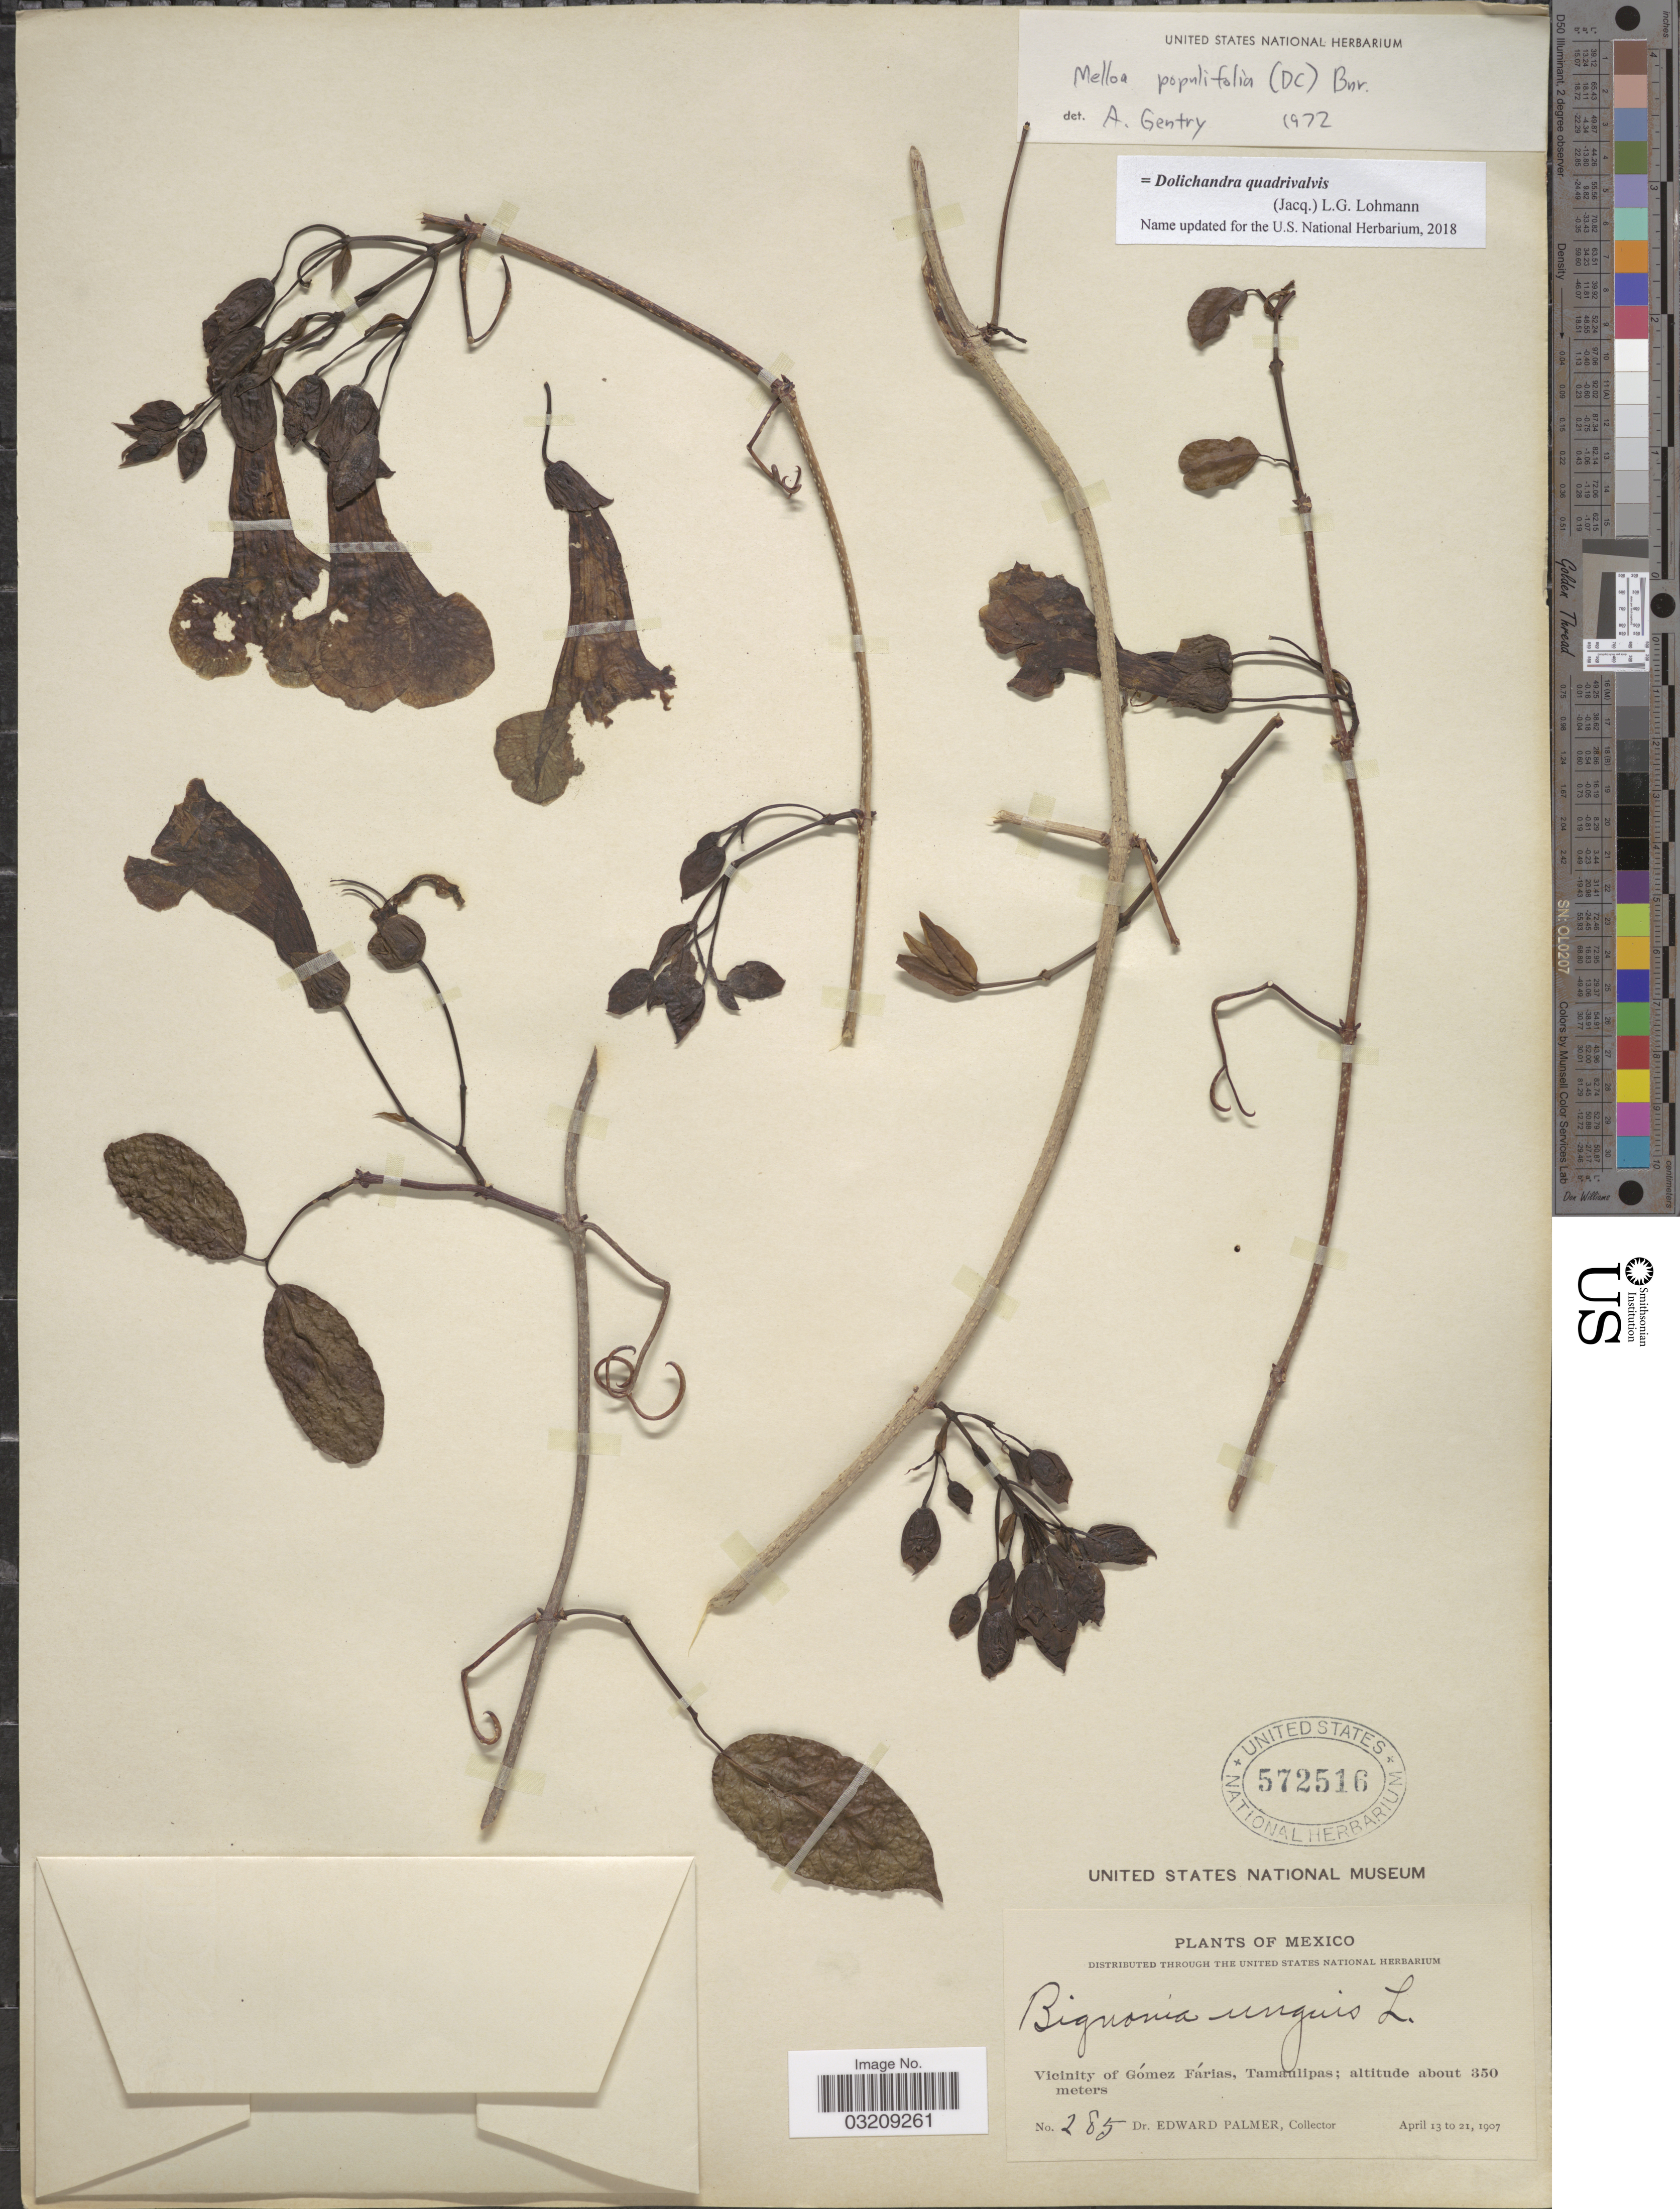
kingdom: Plantae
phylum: Tracheophyta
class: Magnoliopsida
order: Lamiales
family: Bignoniaceae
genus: Dolichandra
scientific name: Dolichandra quadrivalvis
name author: (Jacq.) L.G. Lohmann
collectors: E. Palmer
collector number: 285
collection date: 1907-04-13/1907-04-21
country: Mexico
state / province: Tamaulipas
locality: Vicinity of Gómez Fárias.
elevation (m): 350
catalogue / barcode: US 572516